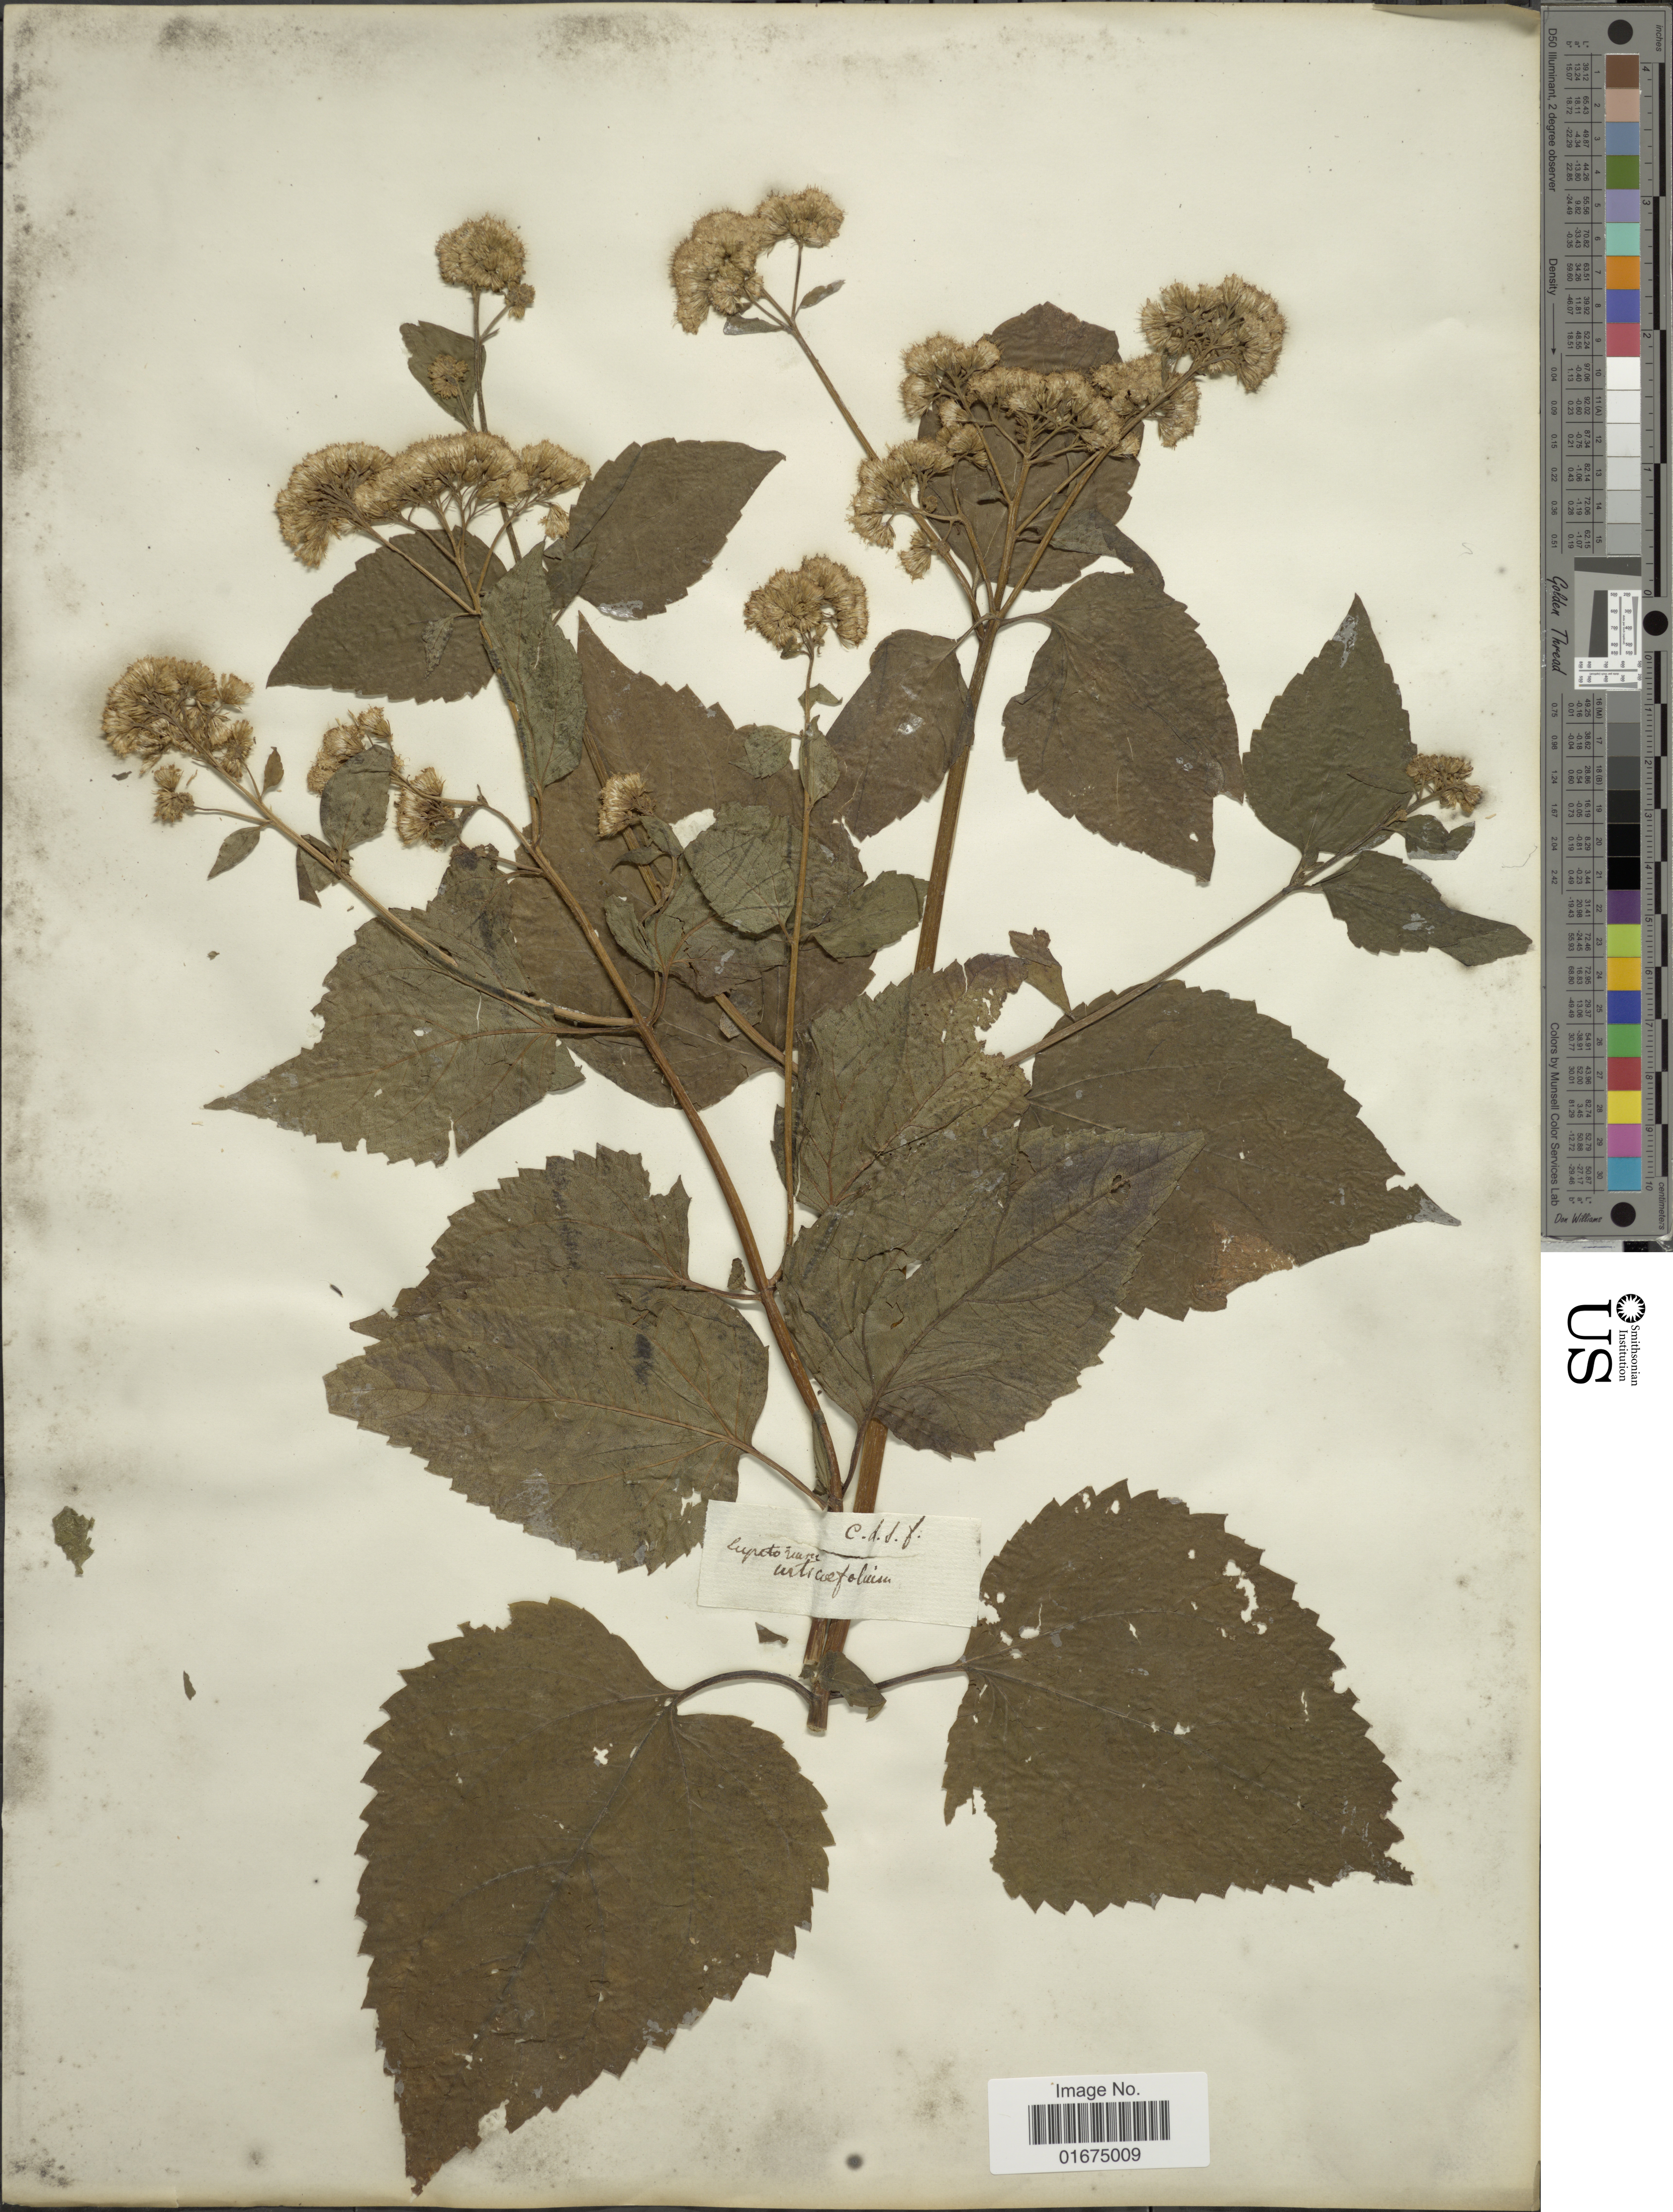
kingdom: Plantae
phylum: Tracheophyta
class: Magnoliopsida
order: Asterales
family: Asteraceae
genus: Ageratina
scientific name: Ageratina altissima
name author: (L.) R.M. King & H. Rob.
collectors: C. D. D. F.